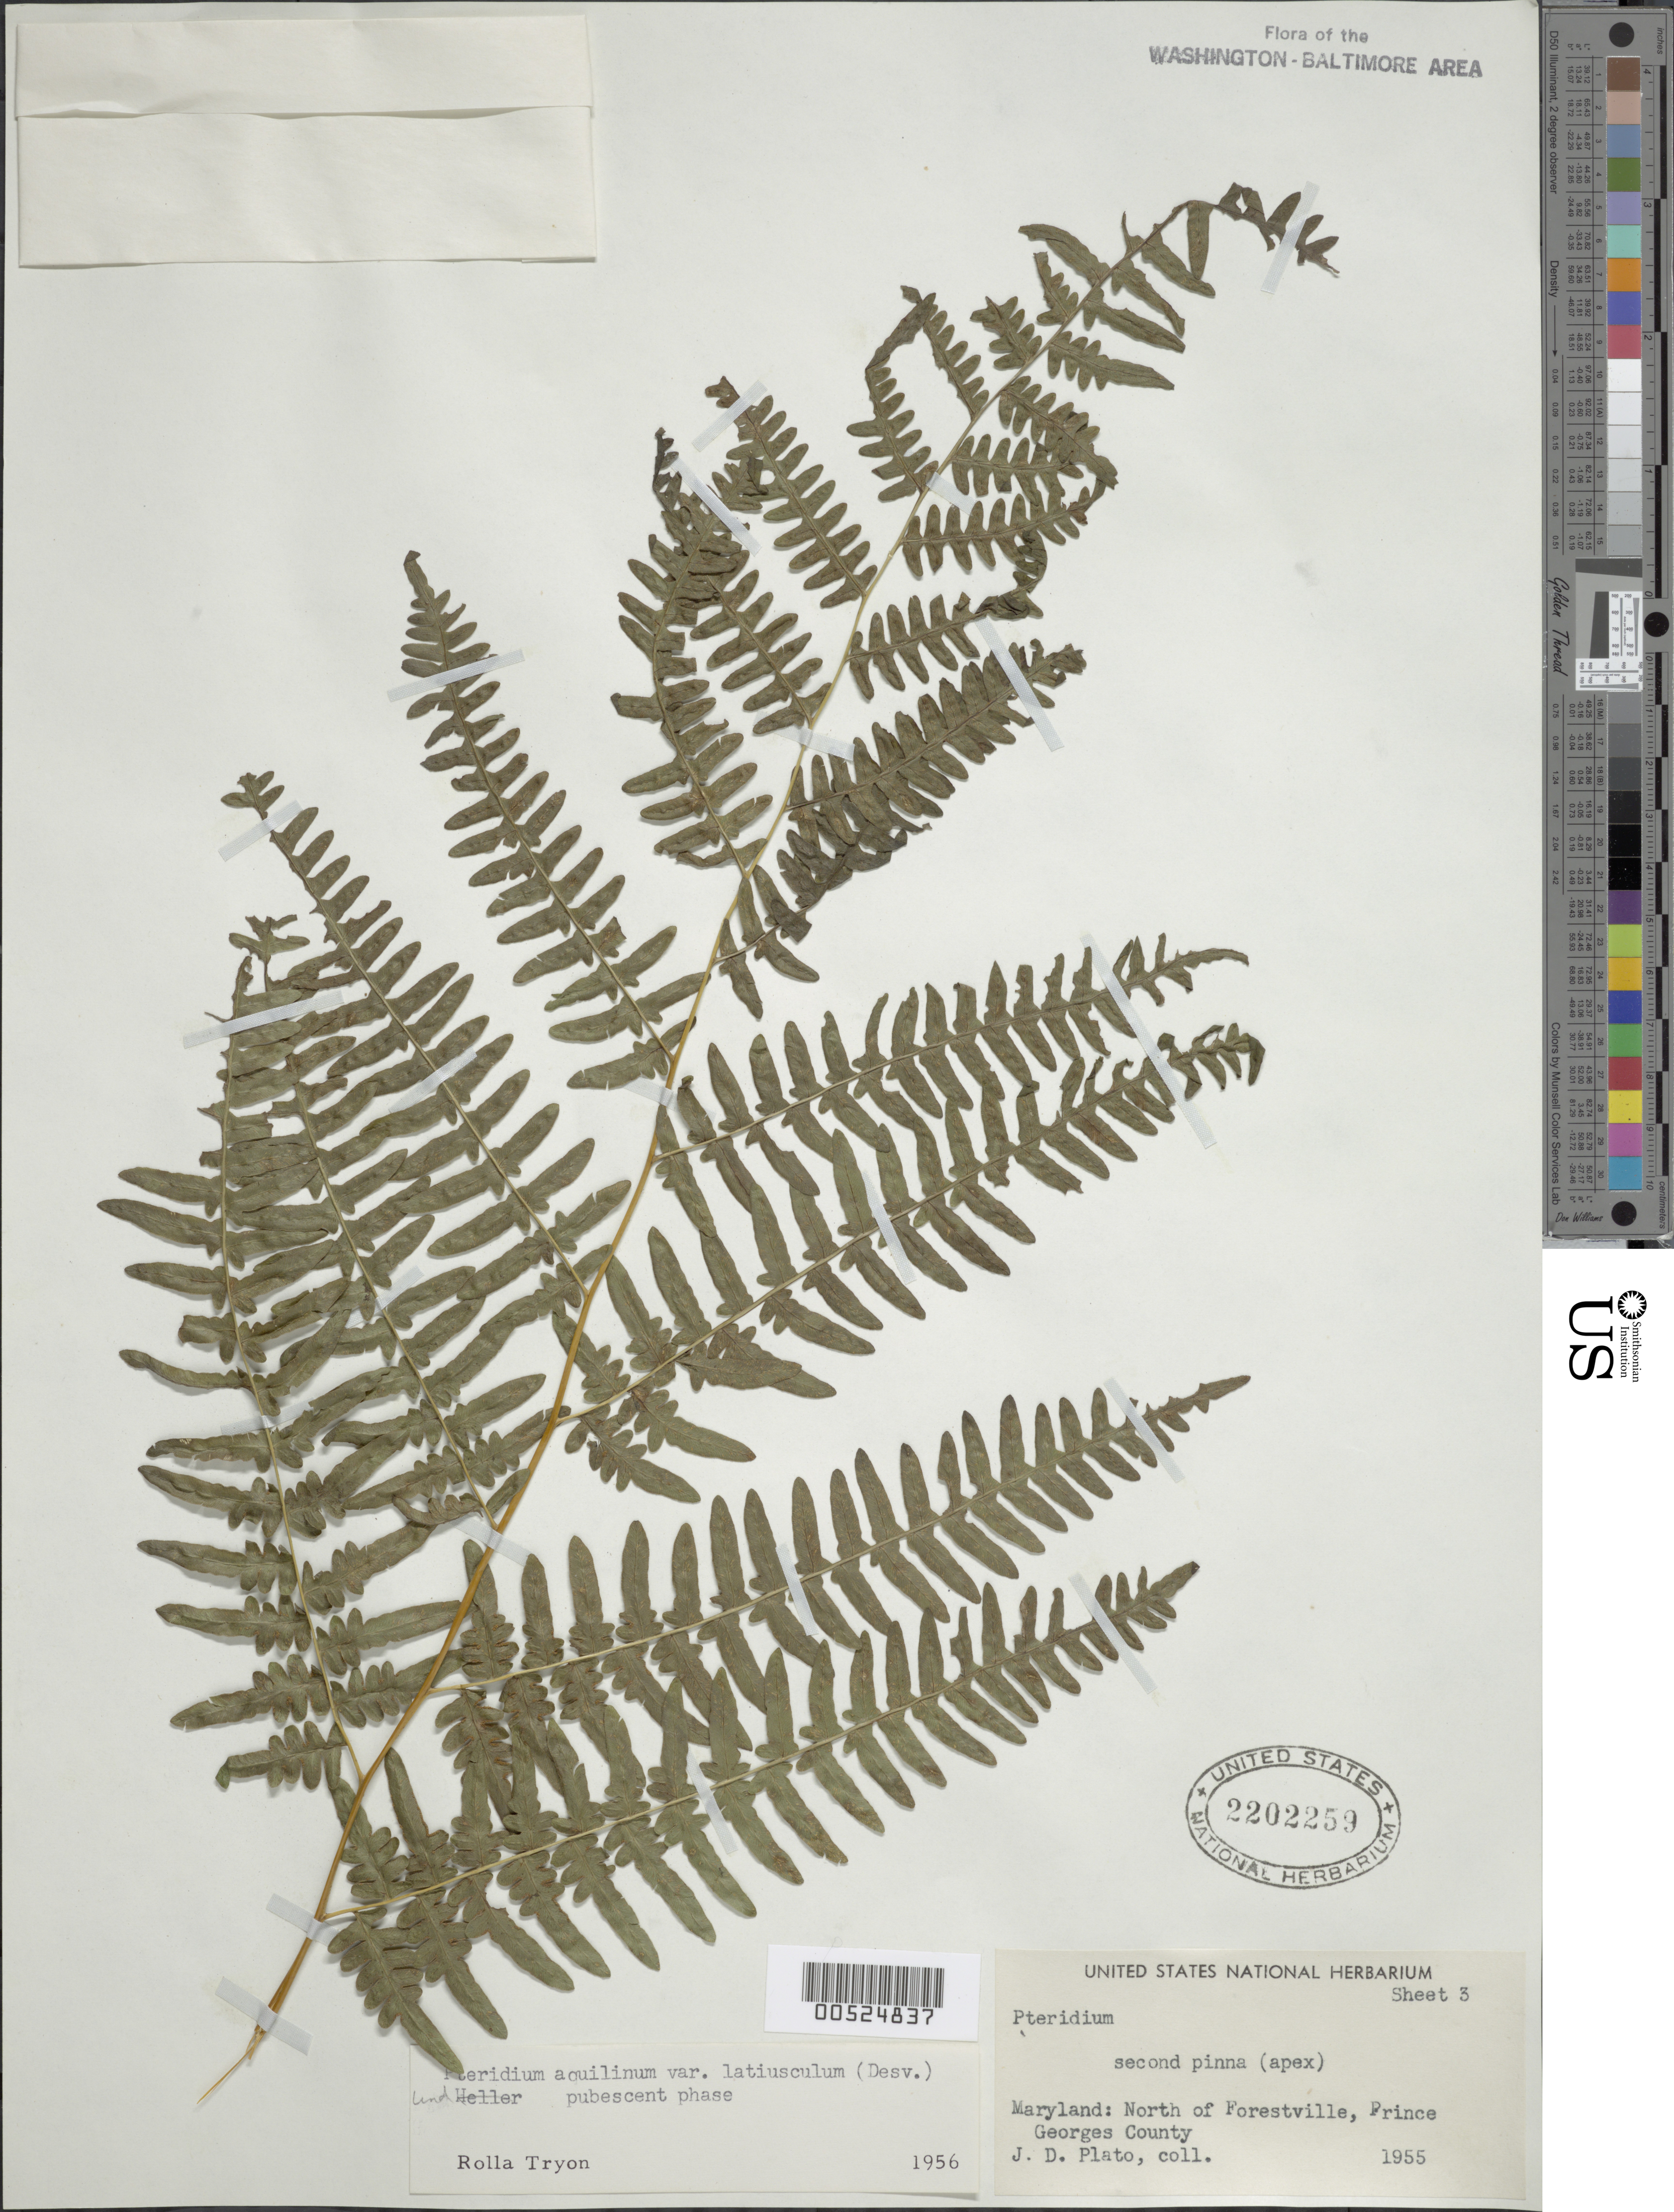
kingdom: Plantae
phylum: Tracheophyta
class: Polypodiopsida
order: Polypodiales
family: Dennstaedtiaceae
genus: Pteridium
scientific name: Pteridium aquilinum var. latiusculum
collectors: J. Plato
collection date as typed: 1955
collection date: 1955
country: United States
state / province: Maryland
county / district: Prince George's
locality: Forestville, N of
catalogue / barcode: US 2202259